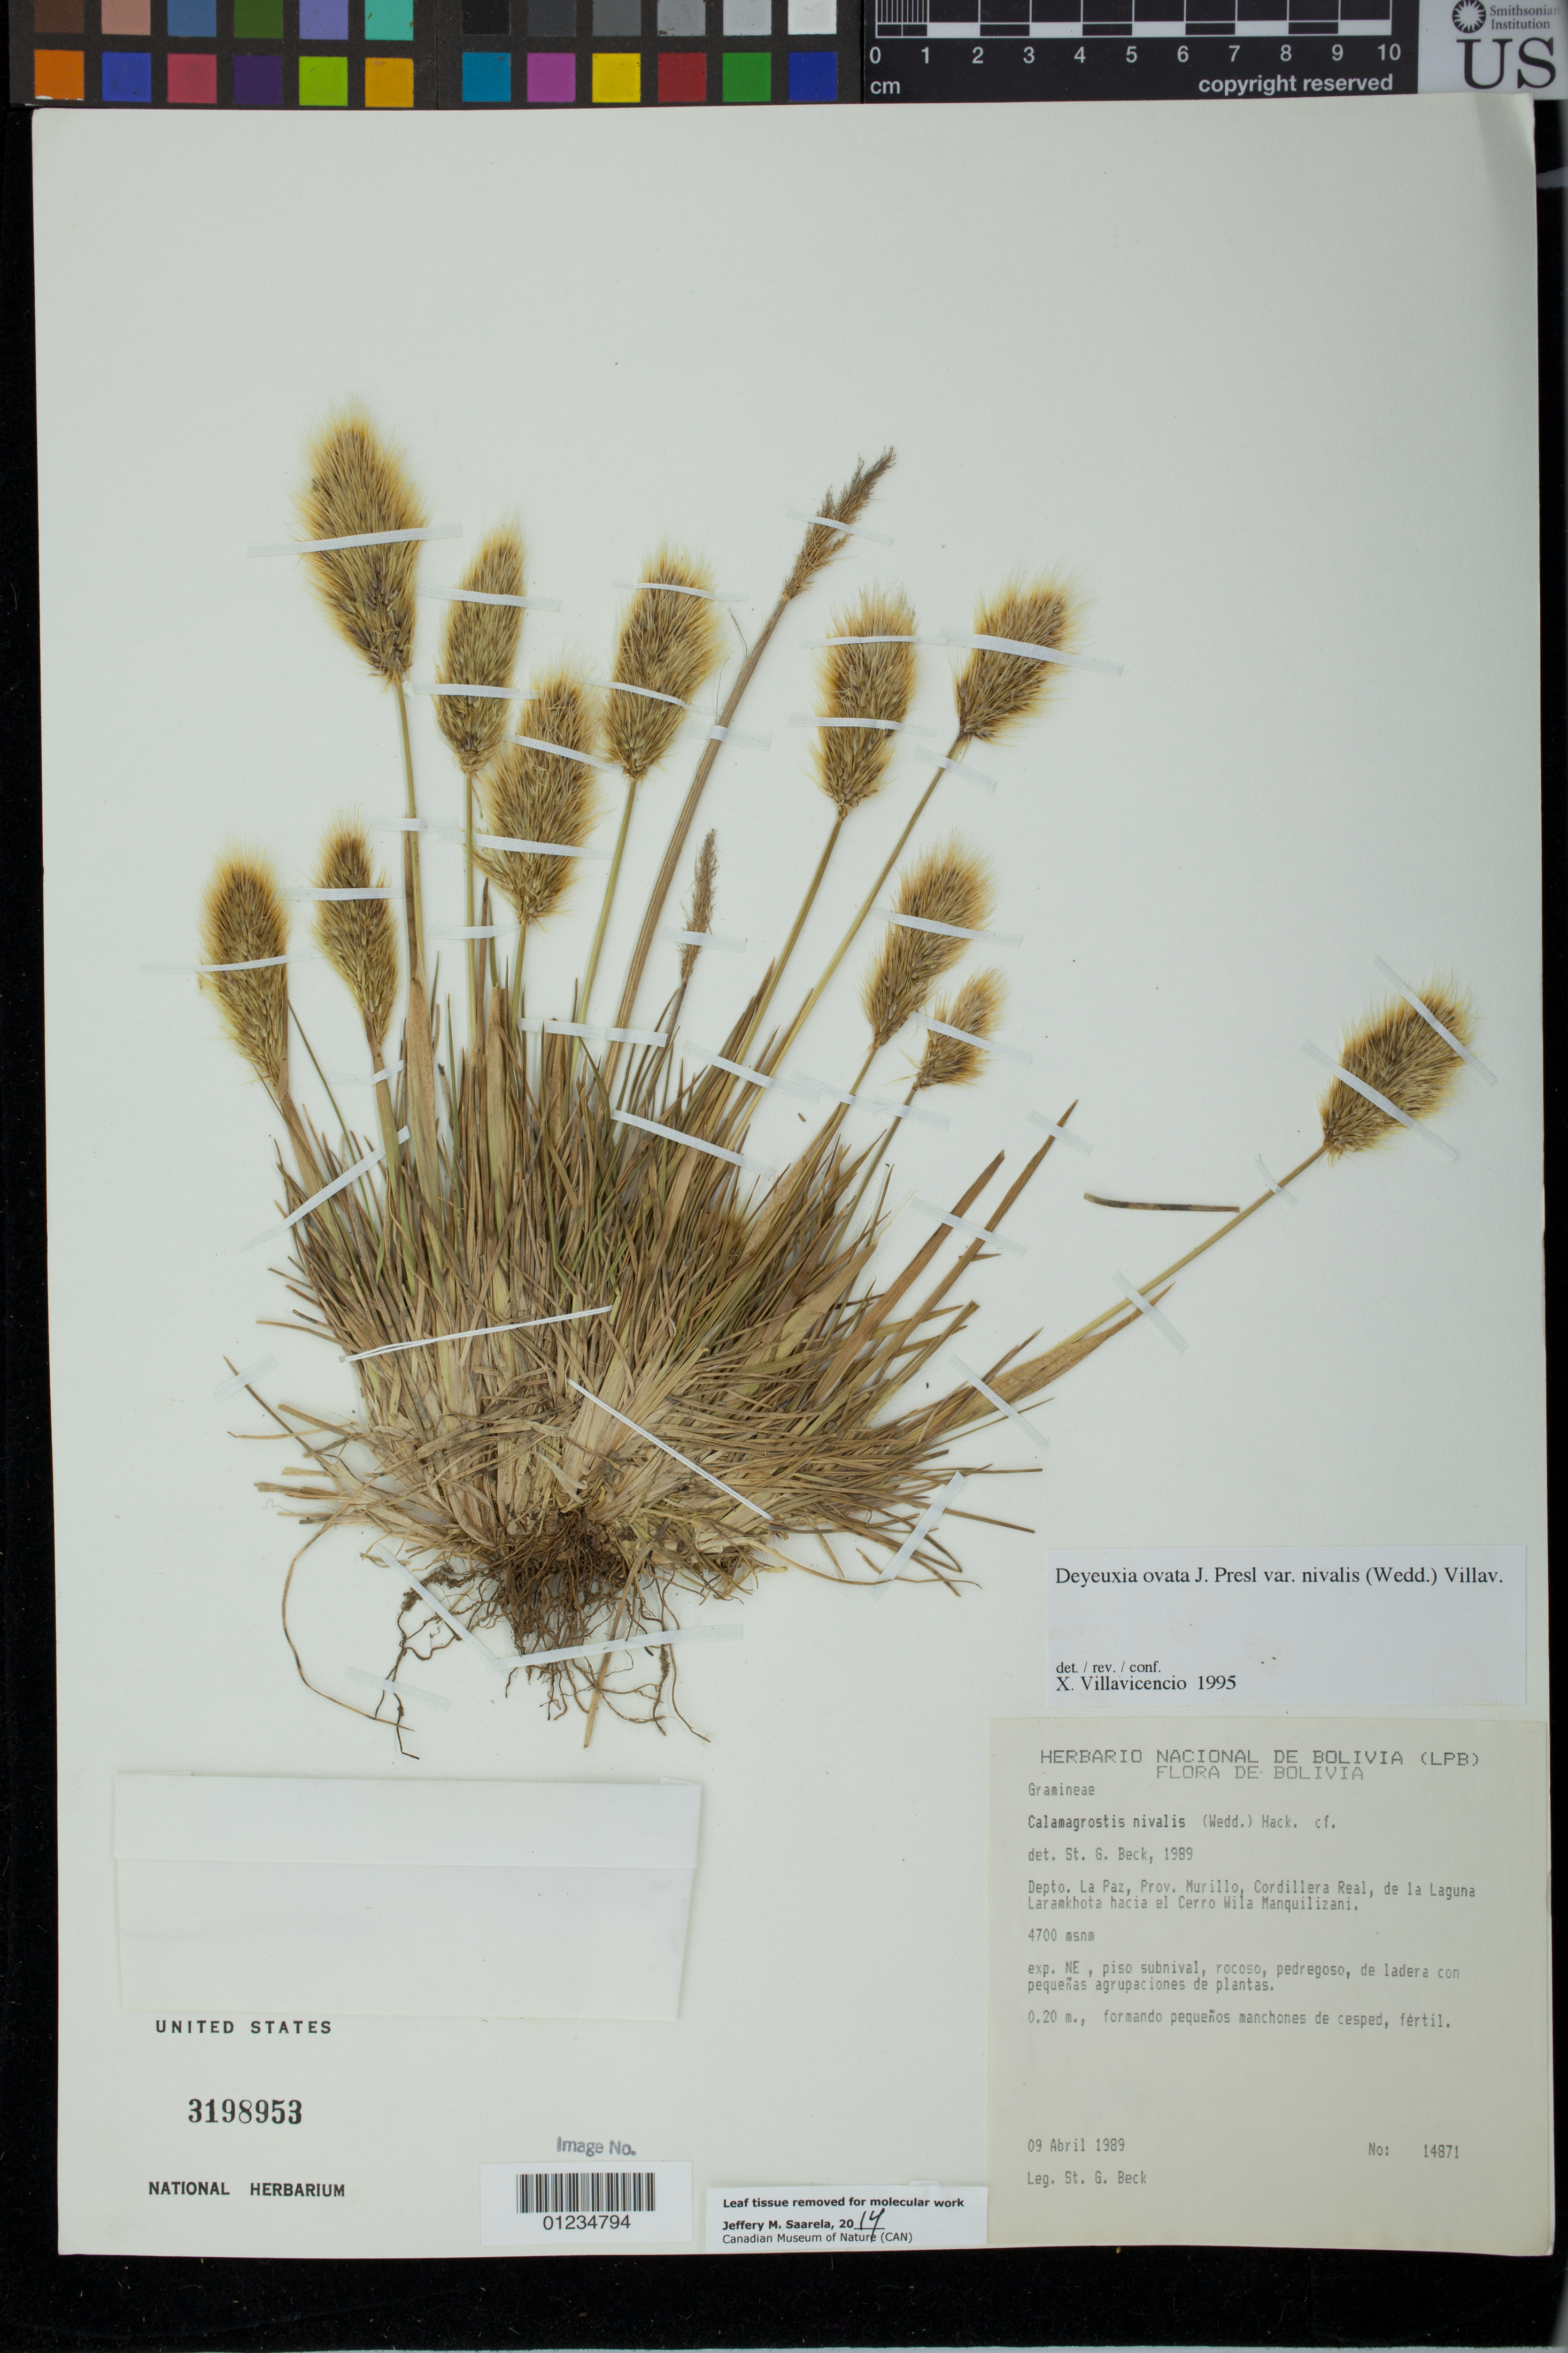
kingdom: Plantae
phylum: Tracheophyta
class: Liliopsida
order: Poales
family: Poaceae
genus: Deyeuxia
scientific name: Deyeuxia ovata var. nivalis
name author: J. Presl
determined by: Villavicencio, X.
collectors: S. G. Beck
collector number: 14871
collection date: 1989-04-09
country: Bolivia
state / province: La Paz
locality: Prov. Murillo, Cordillera Real, de la Laguna Laramkhota hacia el Cerro Wila Manquilizani.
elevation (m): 4700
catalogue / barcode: US 3198953